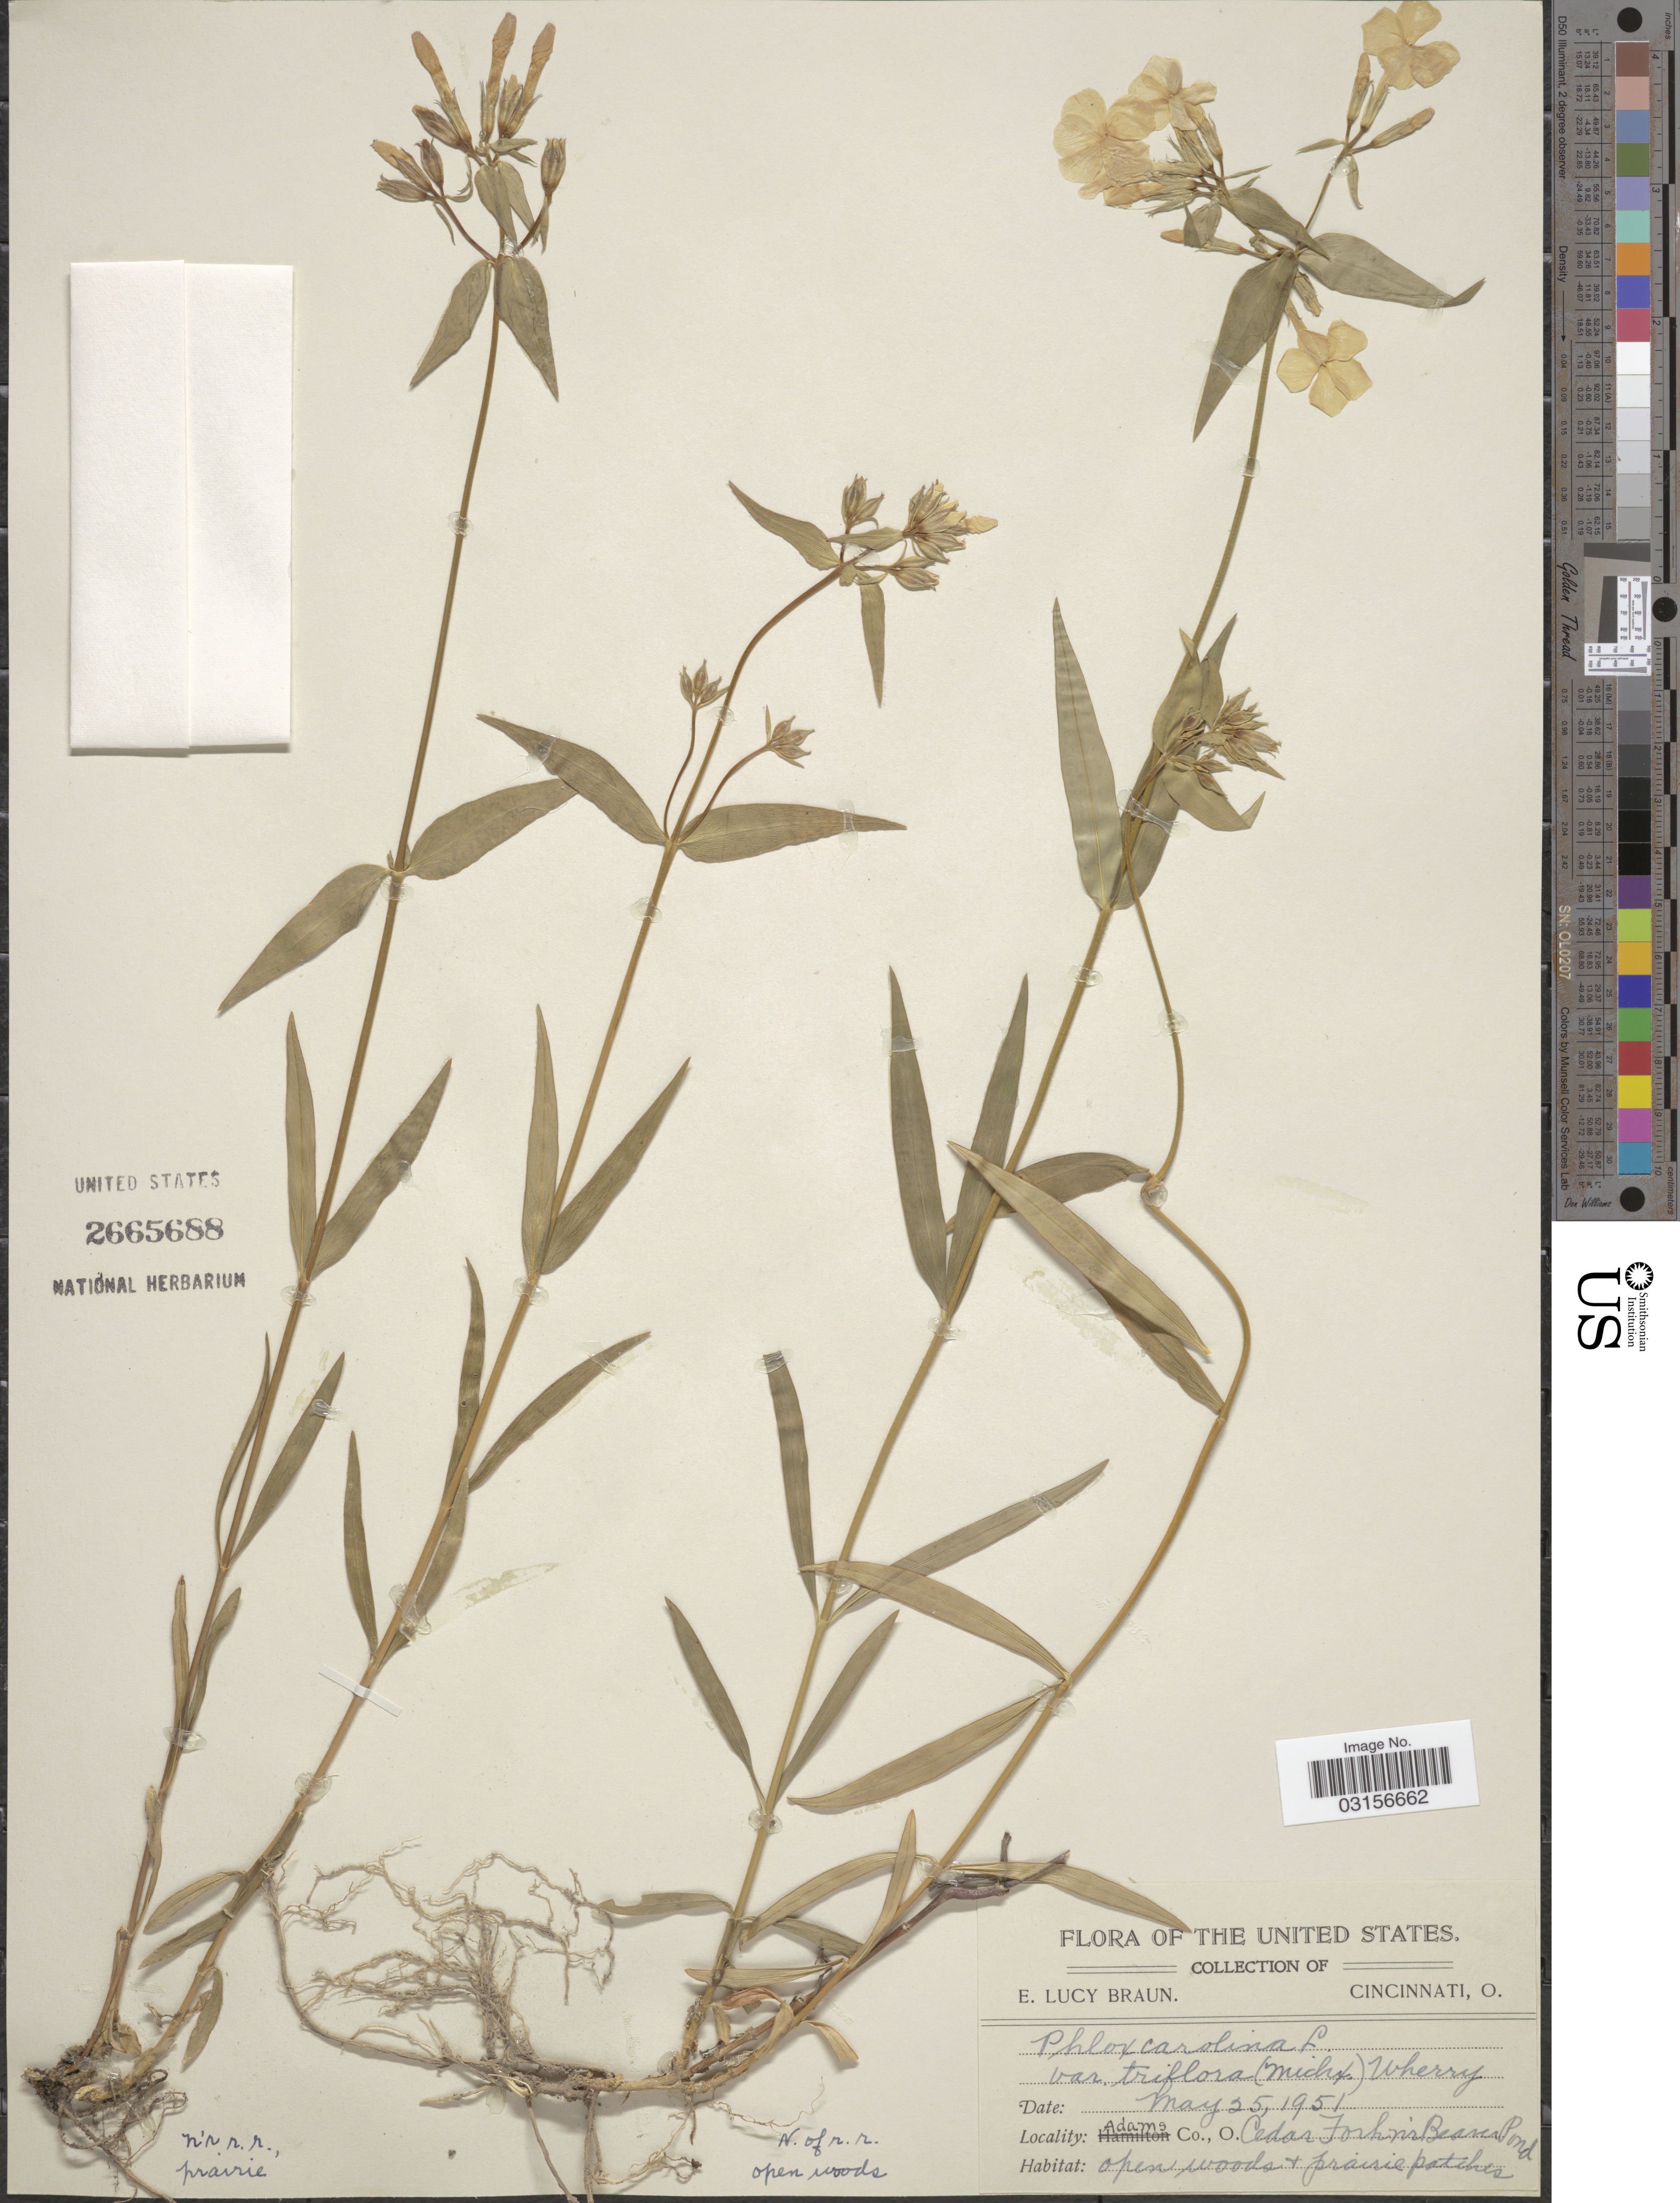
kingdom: Plantae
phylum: Tracheophyta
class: Magnoliopsida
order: Ericales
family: Polemoniaceae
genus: Phlox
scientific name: Phlox glaberrima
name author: L.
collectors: E. L. Braun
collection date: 1951-05-25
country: United States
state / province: Ohio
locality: Adams Co., O. Cedar Fork n'r Beaver Pond. N. of r.r. open woods.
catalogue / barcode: US 2665688